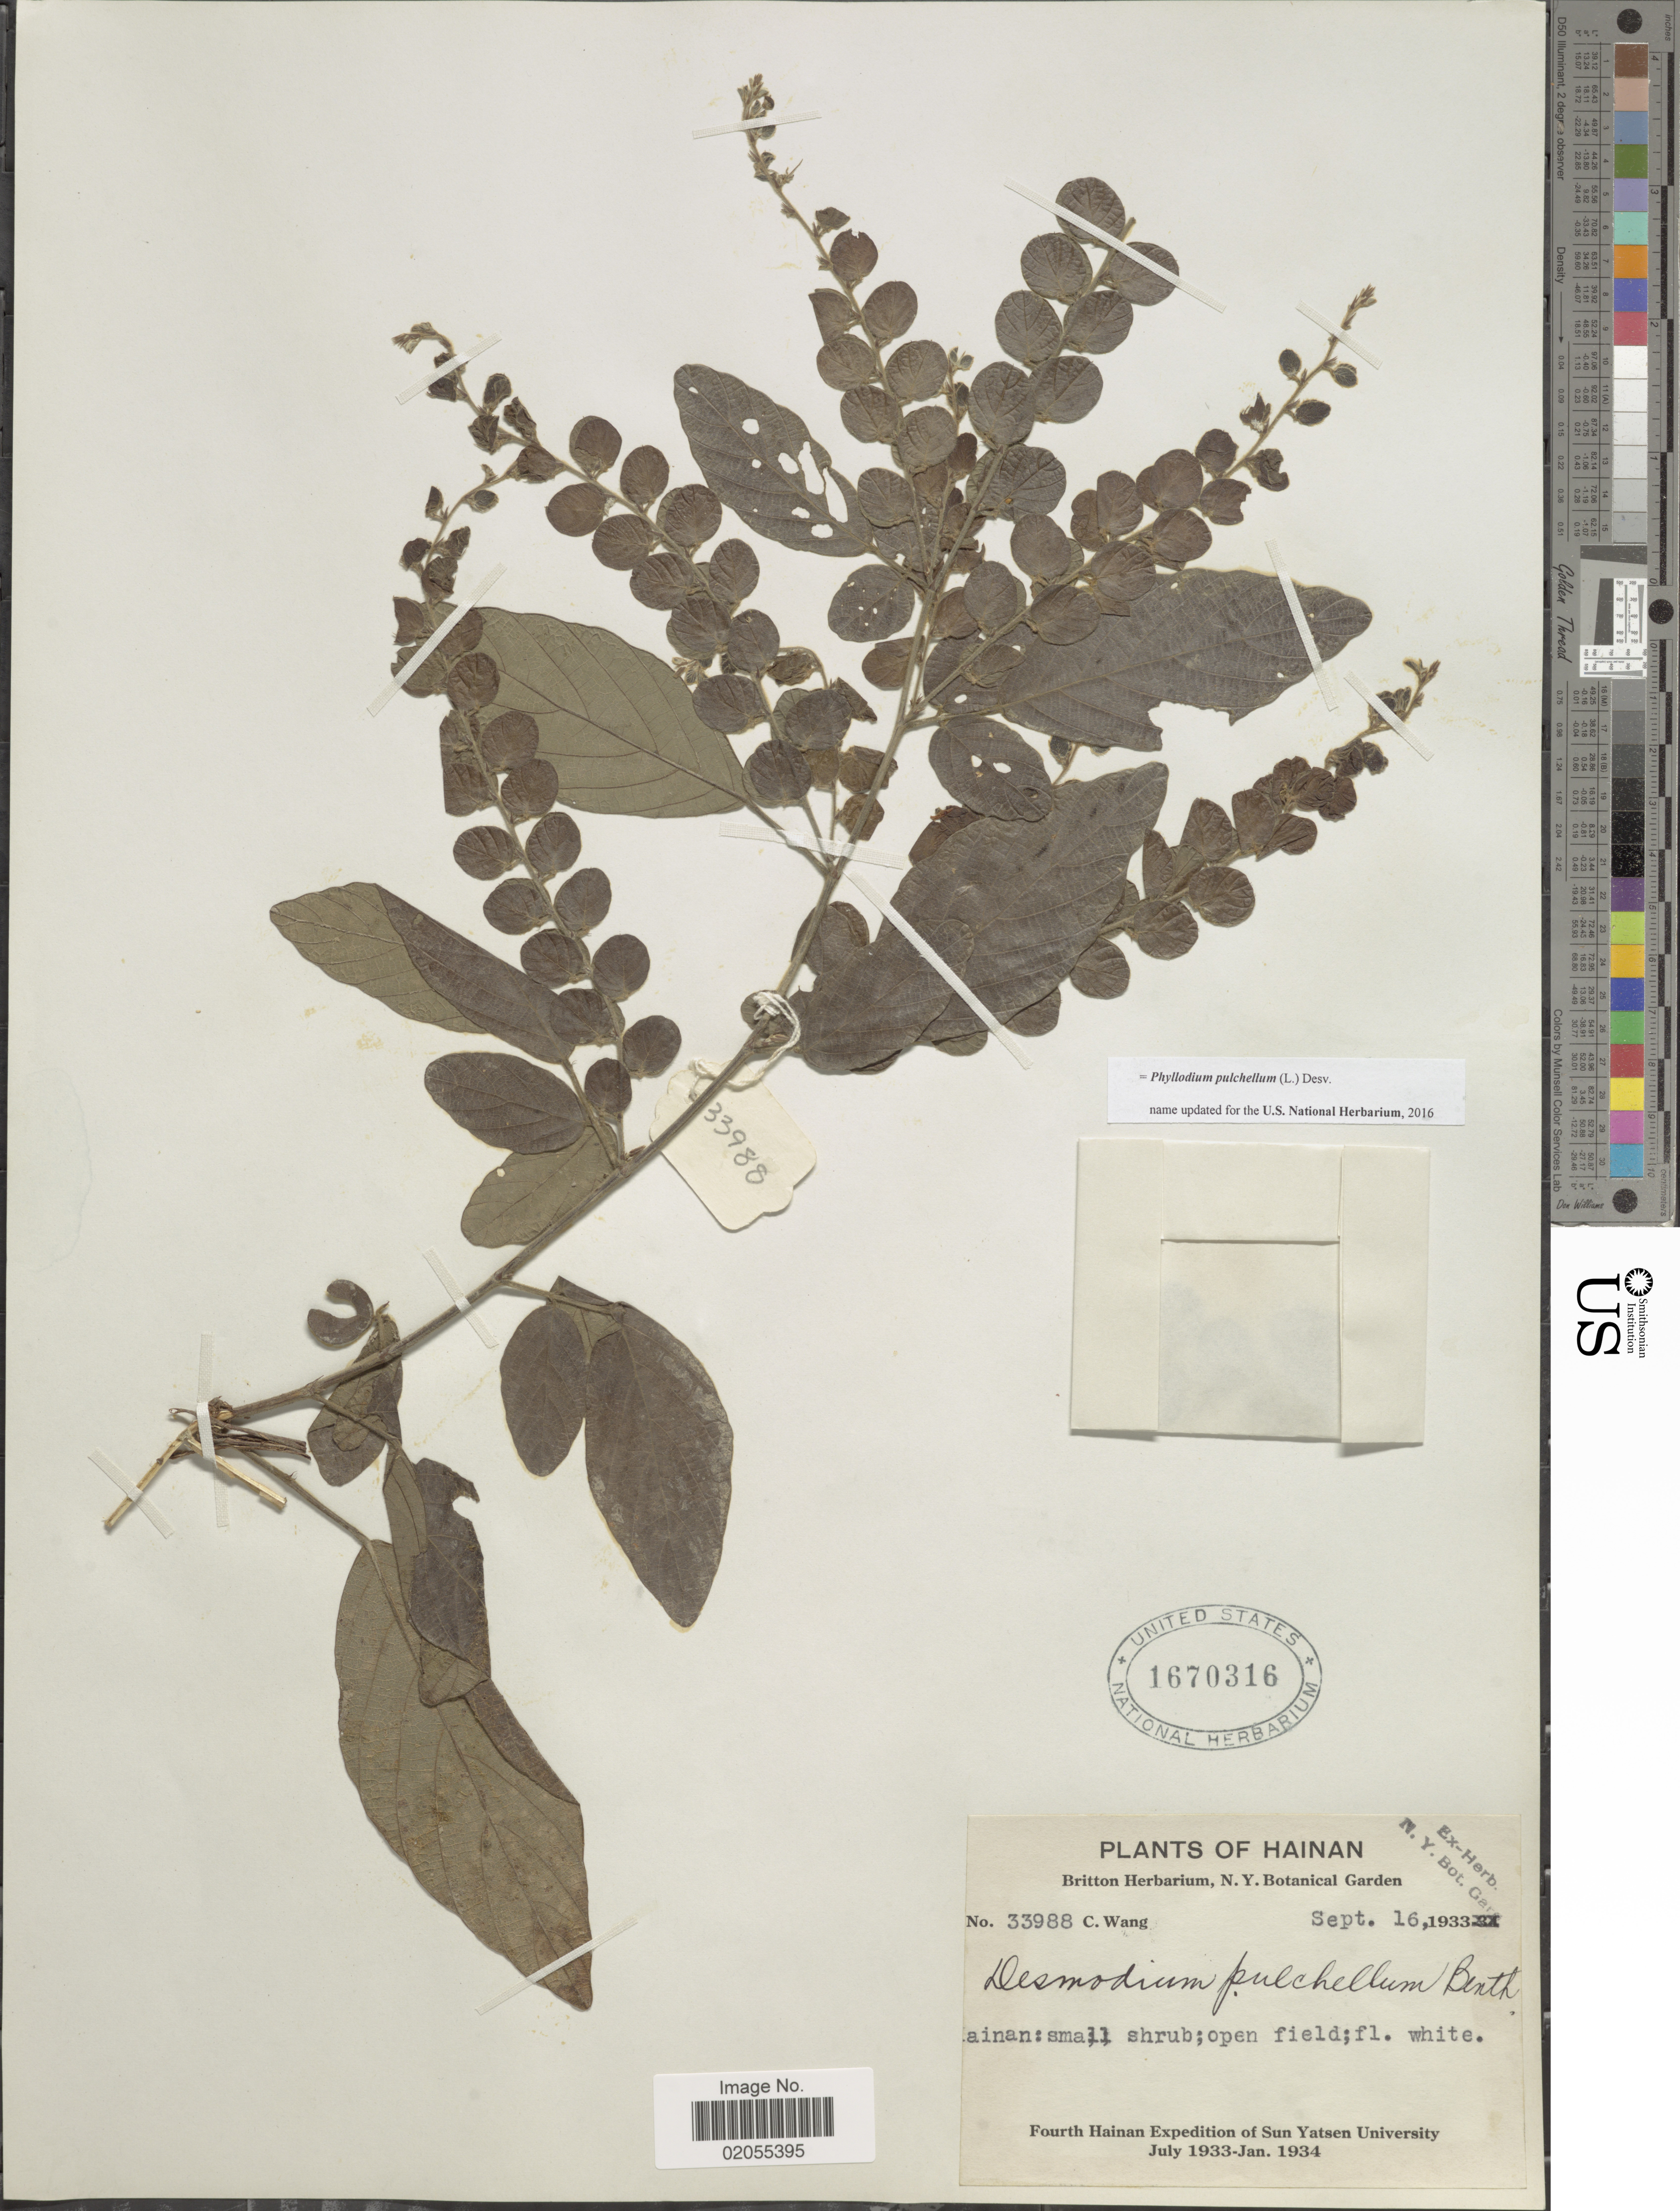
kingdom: Plantae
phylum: Tracheophyta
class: Magnoliopsida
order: Fabales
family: Fabaceae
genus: Phyllodium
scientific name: Phyllodium pulchellum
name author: (L.) Desv.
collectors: C. Wang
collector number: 33988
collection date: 1933-09-16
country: China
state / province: Hainan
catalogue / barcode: US 1670316